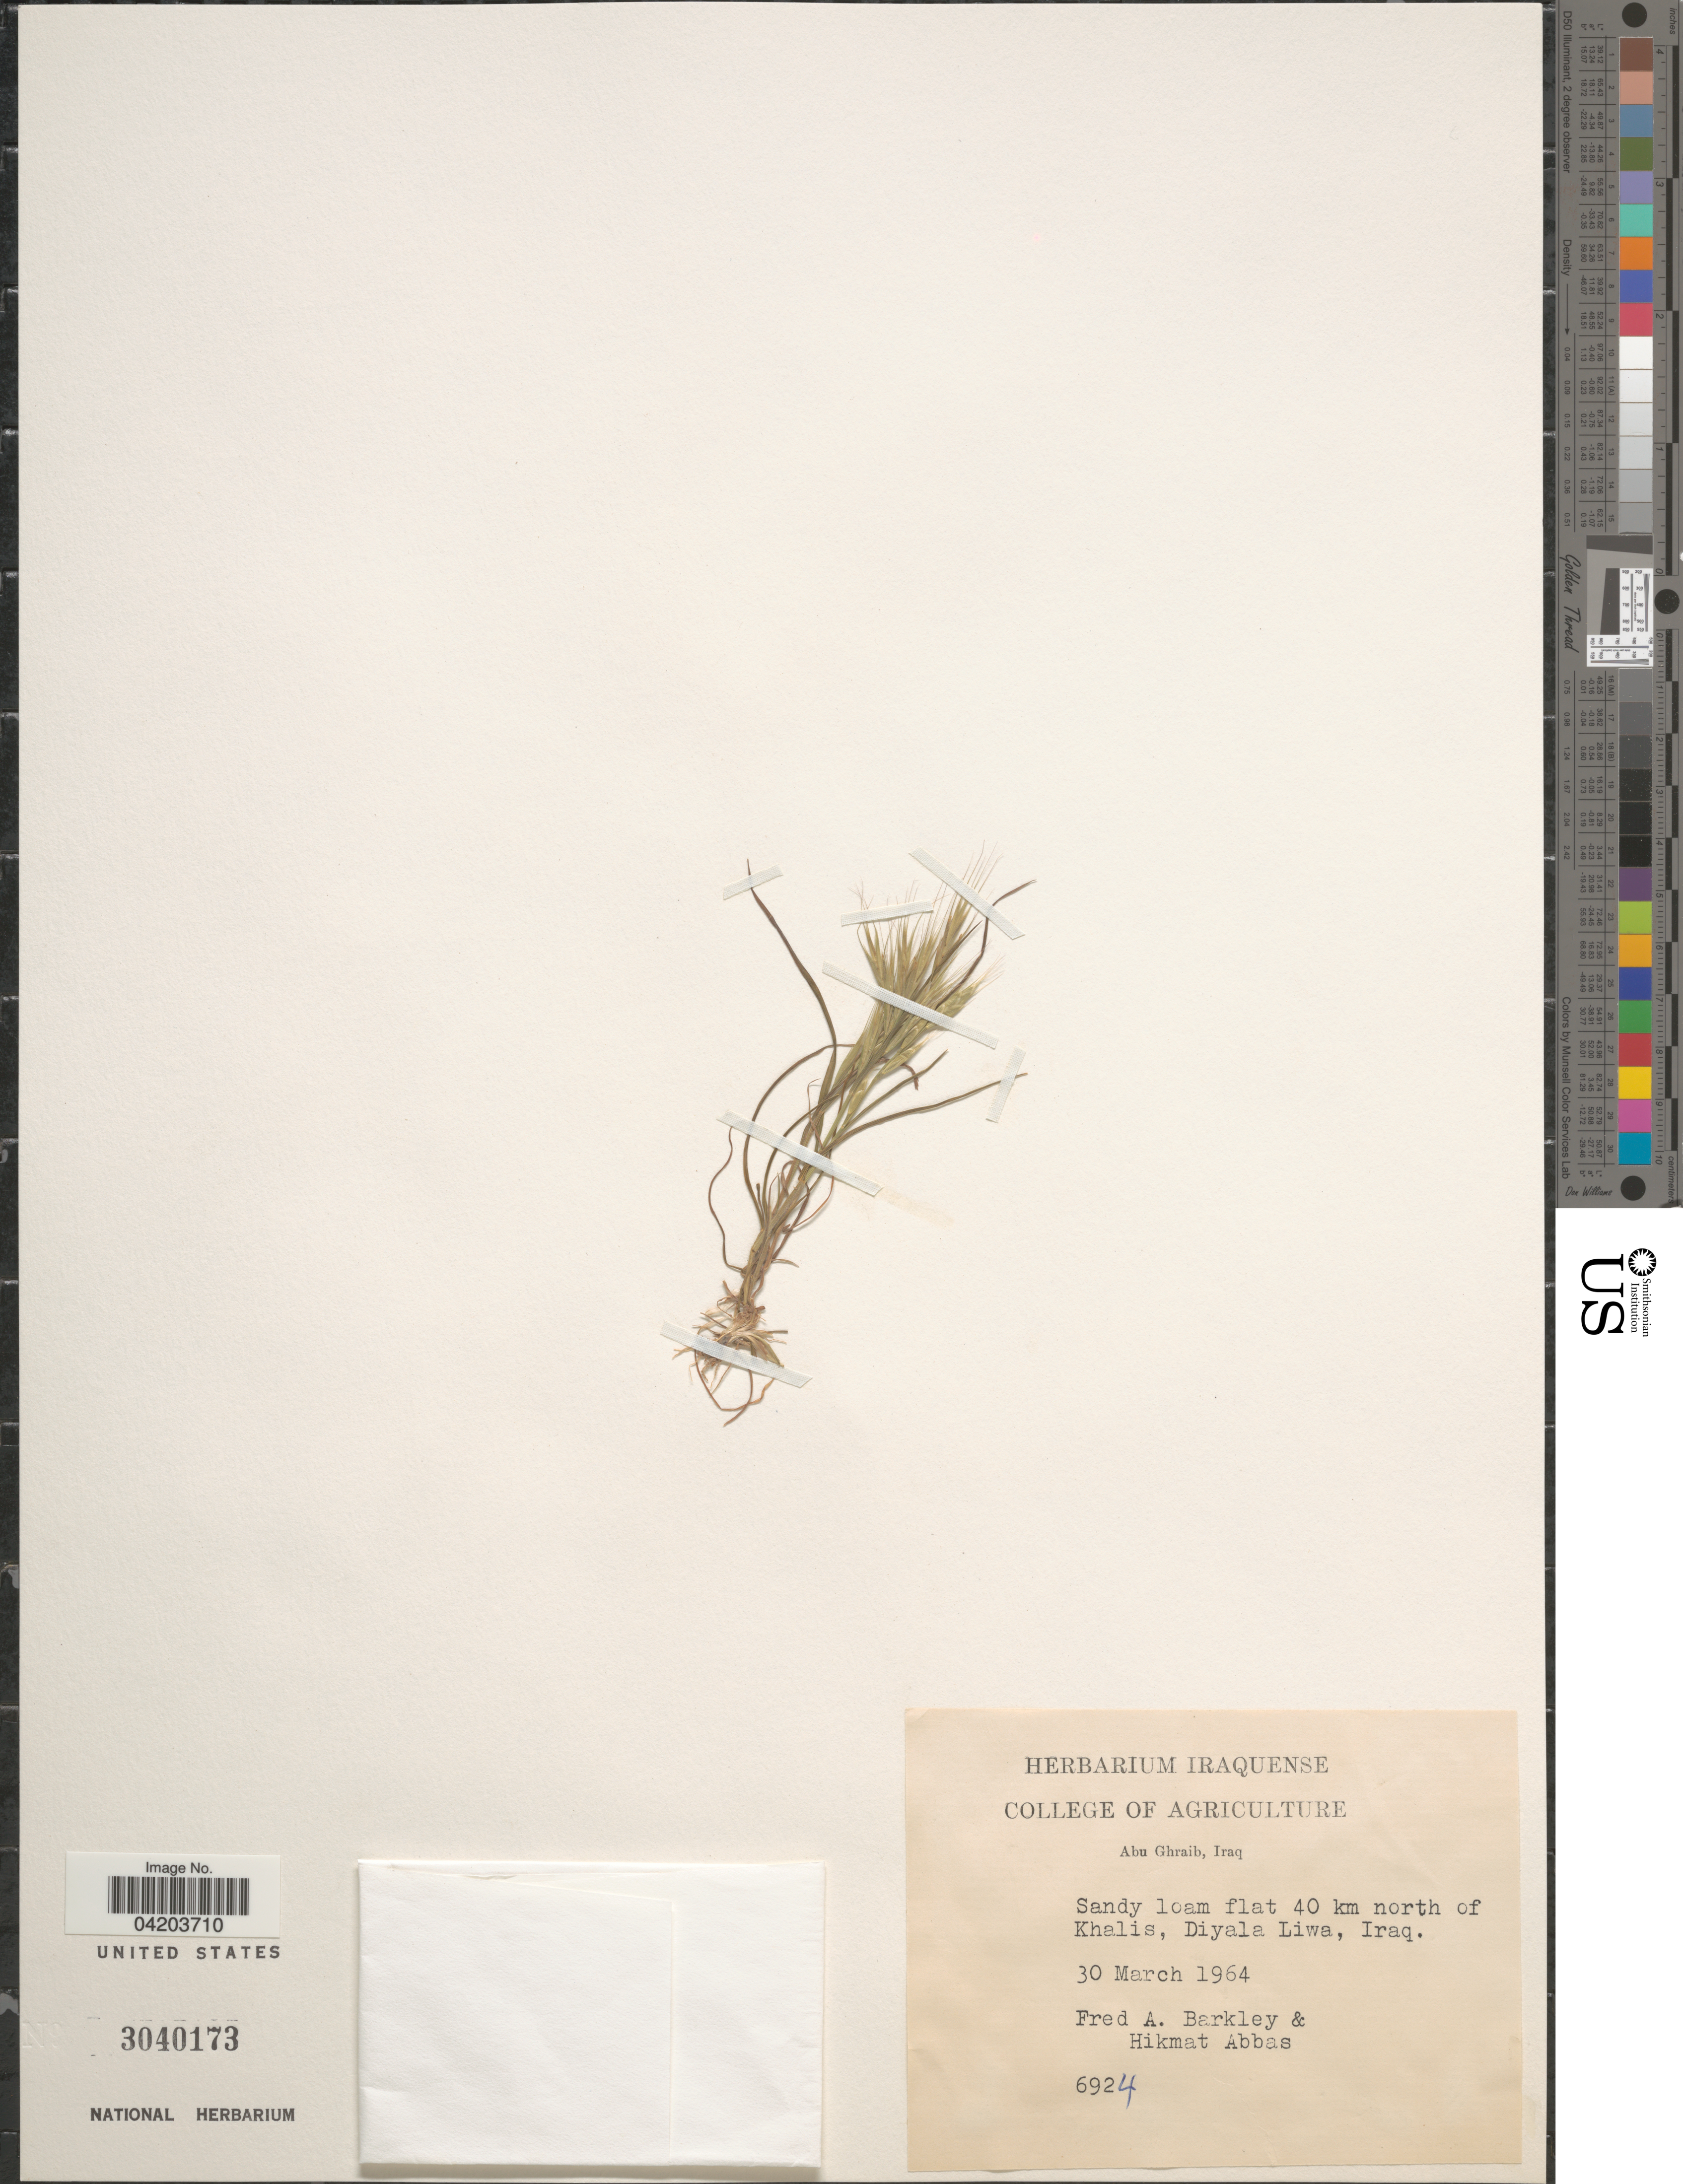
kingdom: Plantae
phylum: Tracheophyta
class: Liliopsida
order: Poales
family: Poaceae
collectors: F. A. Barkley & H. Abbas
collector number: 6924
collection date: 1964-03-30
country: Iraq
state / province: Diyala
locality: Abu Ghraib. Sandy loam flat 40 km north of Khalis, Diyala Liwa.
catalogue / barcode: US 3040173